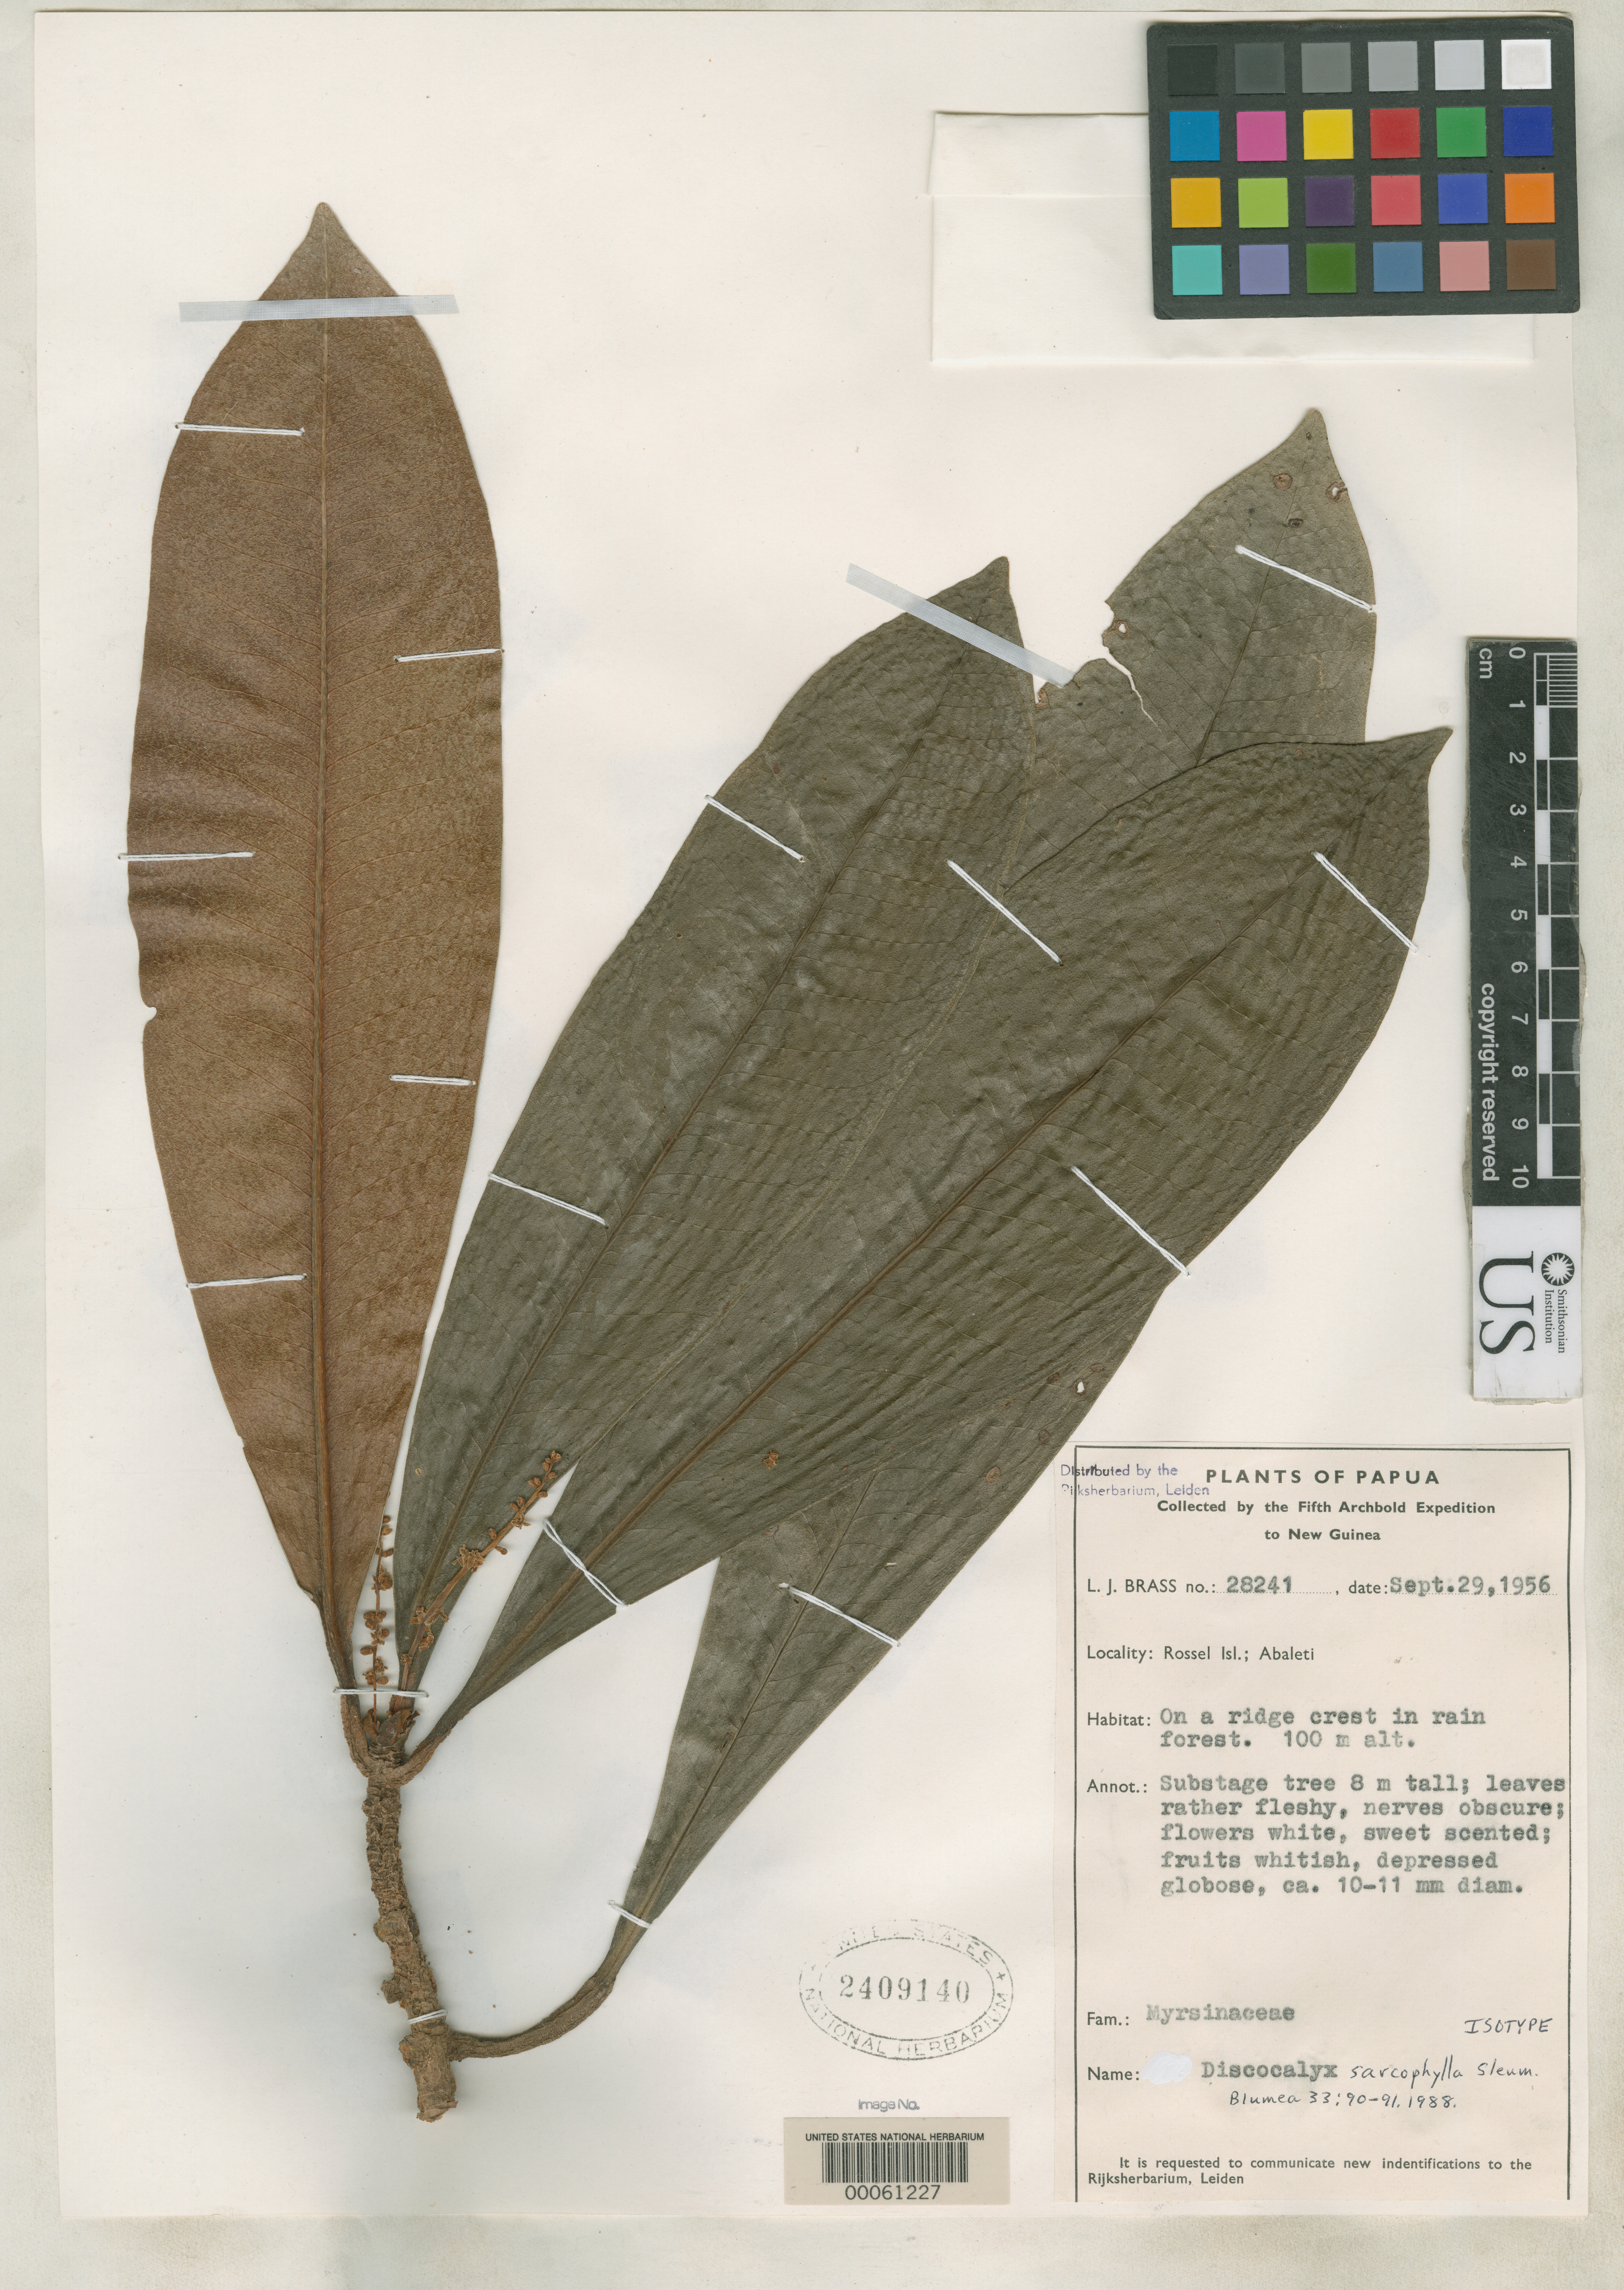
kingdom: Plantae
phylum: Tracheophyta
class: Magnoliopsida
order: Ericales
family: Primulaceae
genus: Discocalyx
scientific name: Discocalyx sarcophylla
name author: Sleumer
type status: Isotype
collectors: L. J. Brass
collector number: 28241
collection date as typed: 29 Sep 1956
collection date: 1956-09-29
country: Papua New Guinea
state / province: Milne Bay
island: Rossel (Yela)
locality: Abaleti, along a ridge crest. [Louisade Arch.]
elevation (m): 100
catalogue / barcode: US 2409140